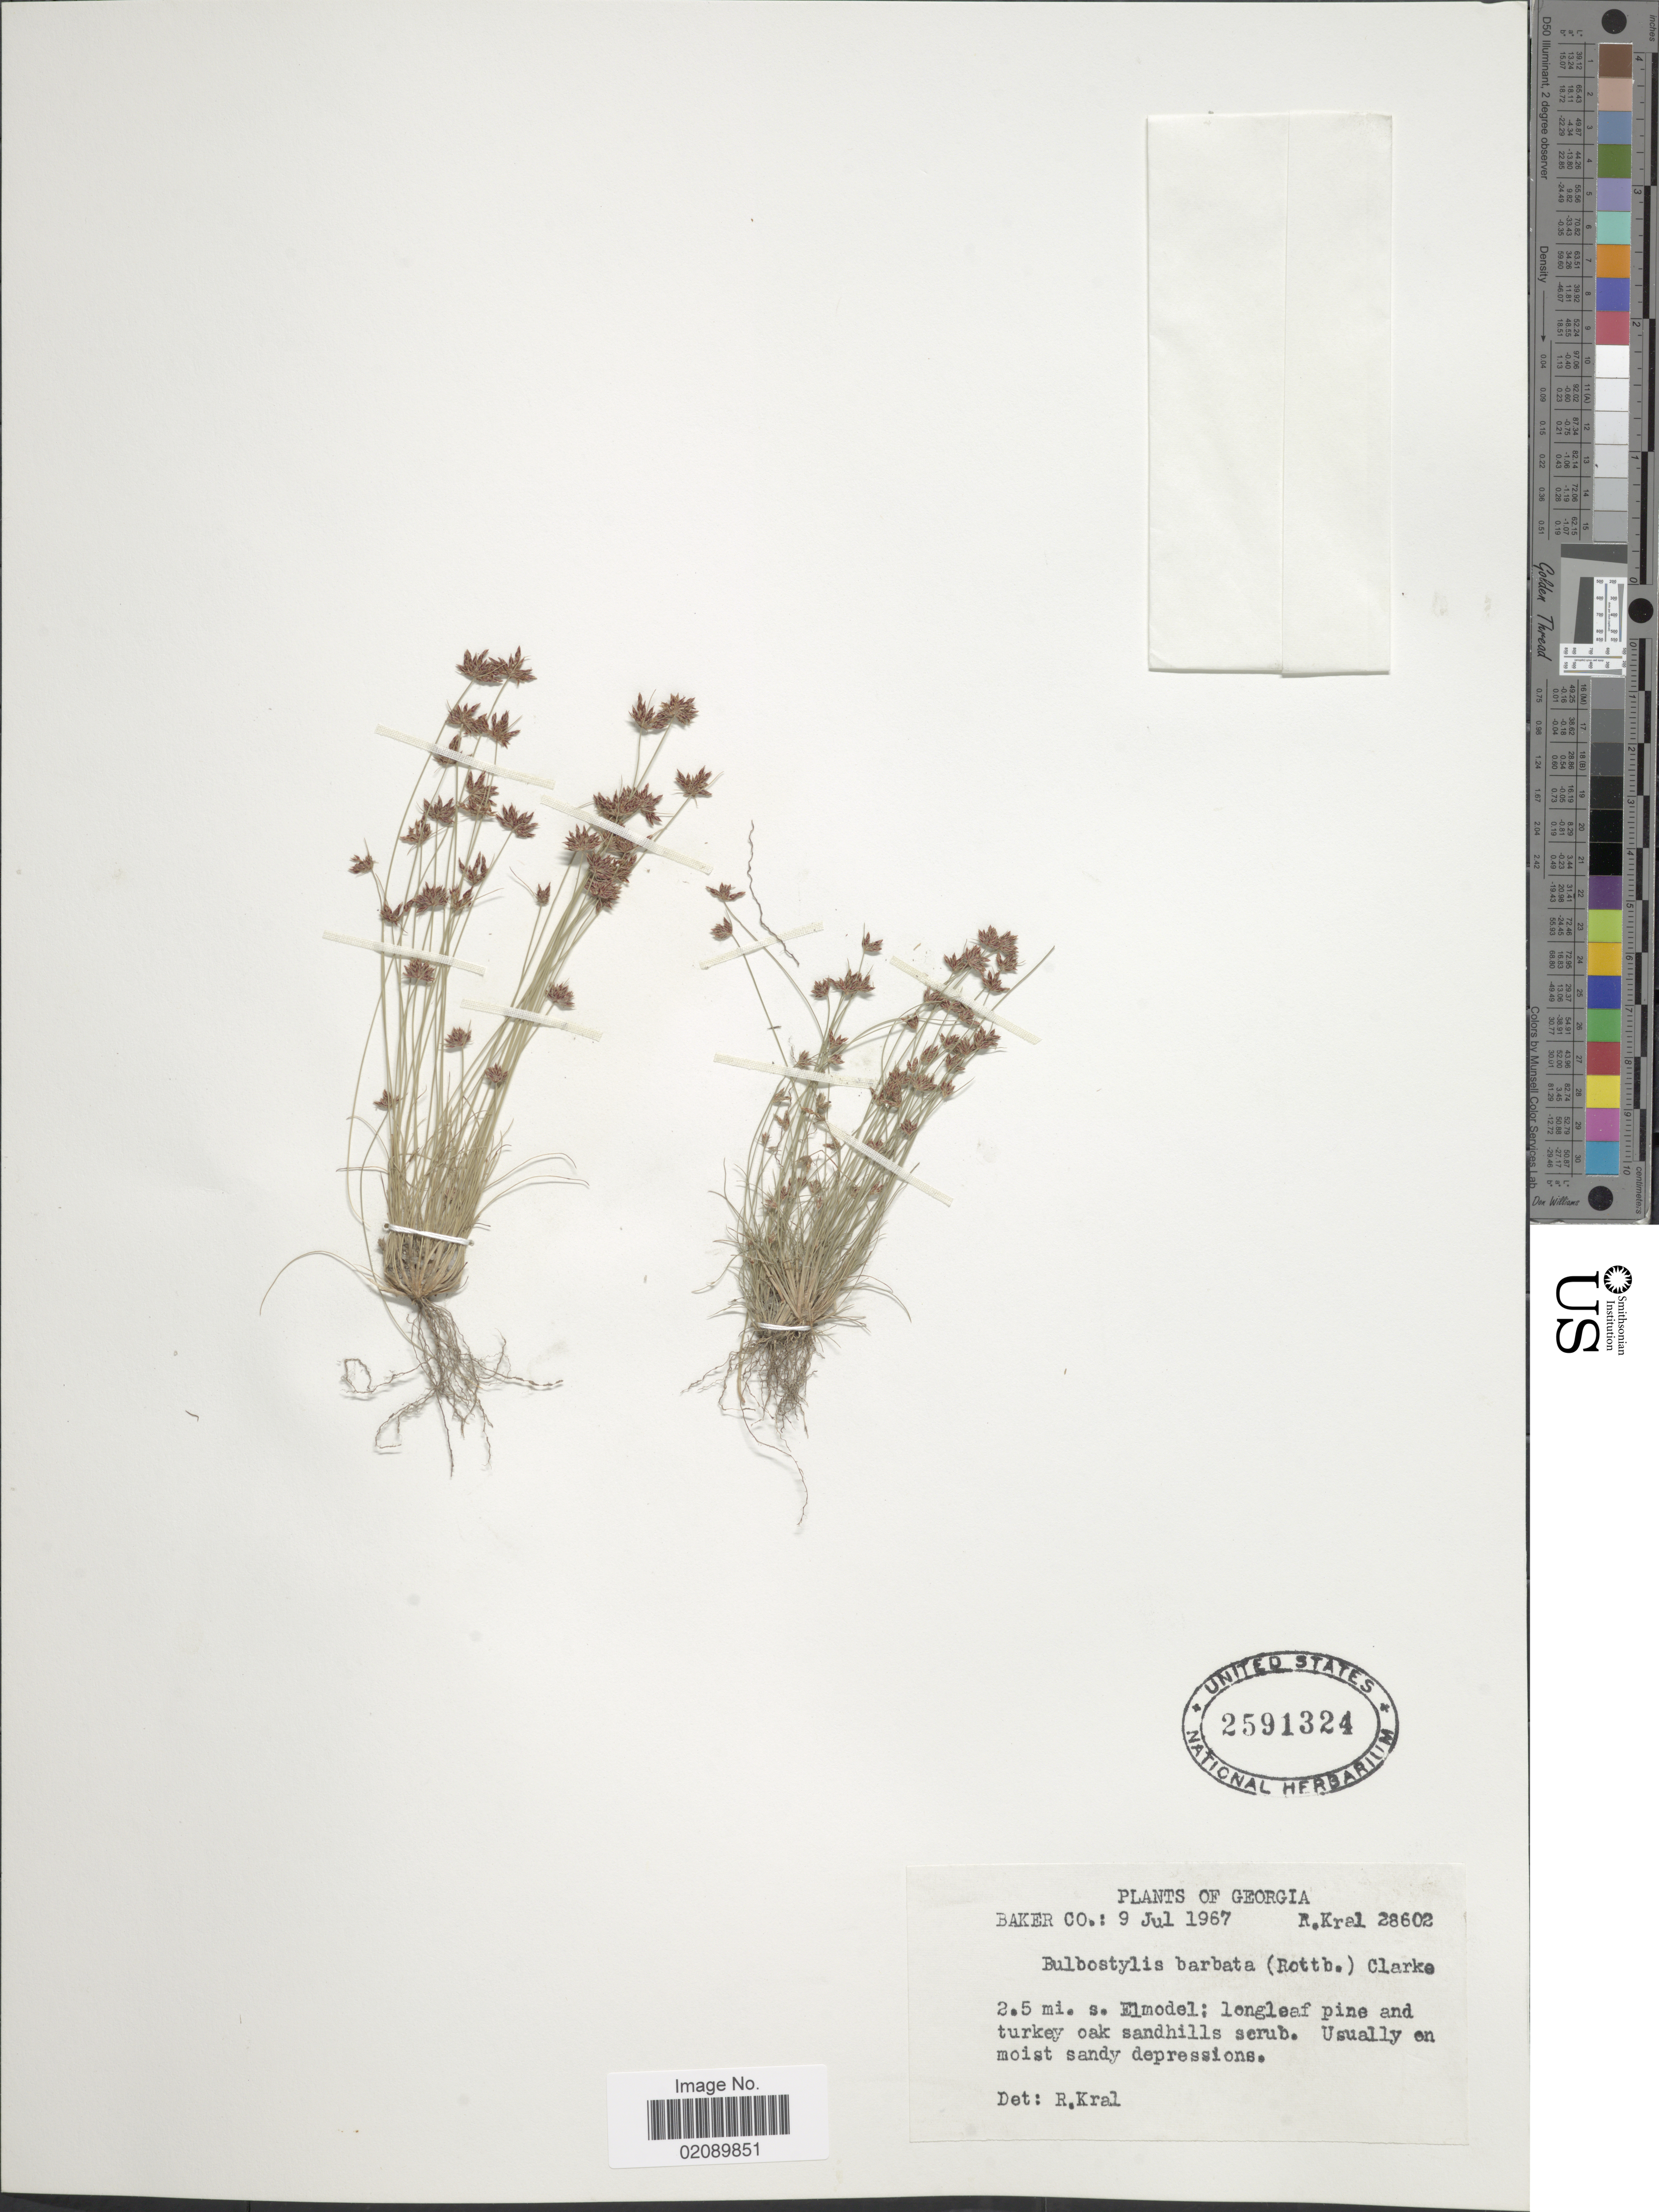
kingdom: Plantae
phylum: Tracheophyta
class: Liliopsida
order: Poales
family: Cyperaceae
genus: Bulbostylis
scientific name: Bulbostylis barbata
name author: (Rottb.) C.B. Clarke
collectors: R. Kral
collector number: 28602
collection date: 1967-07-09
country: United States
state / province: Georgia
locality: Baker Co. 2.5 mi. s. Elmodel: longleaf pine and turkey oak sandhills scrub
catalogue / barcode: US 2591324